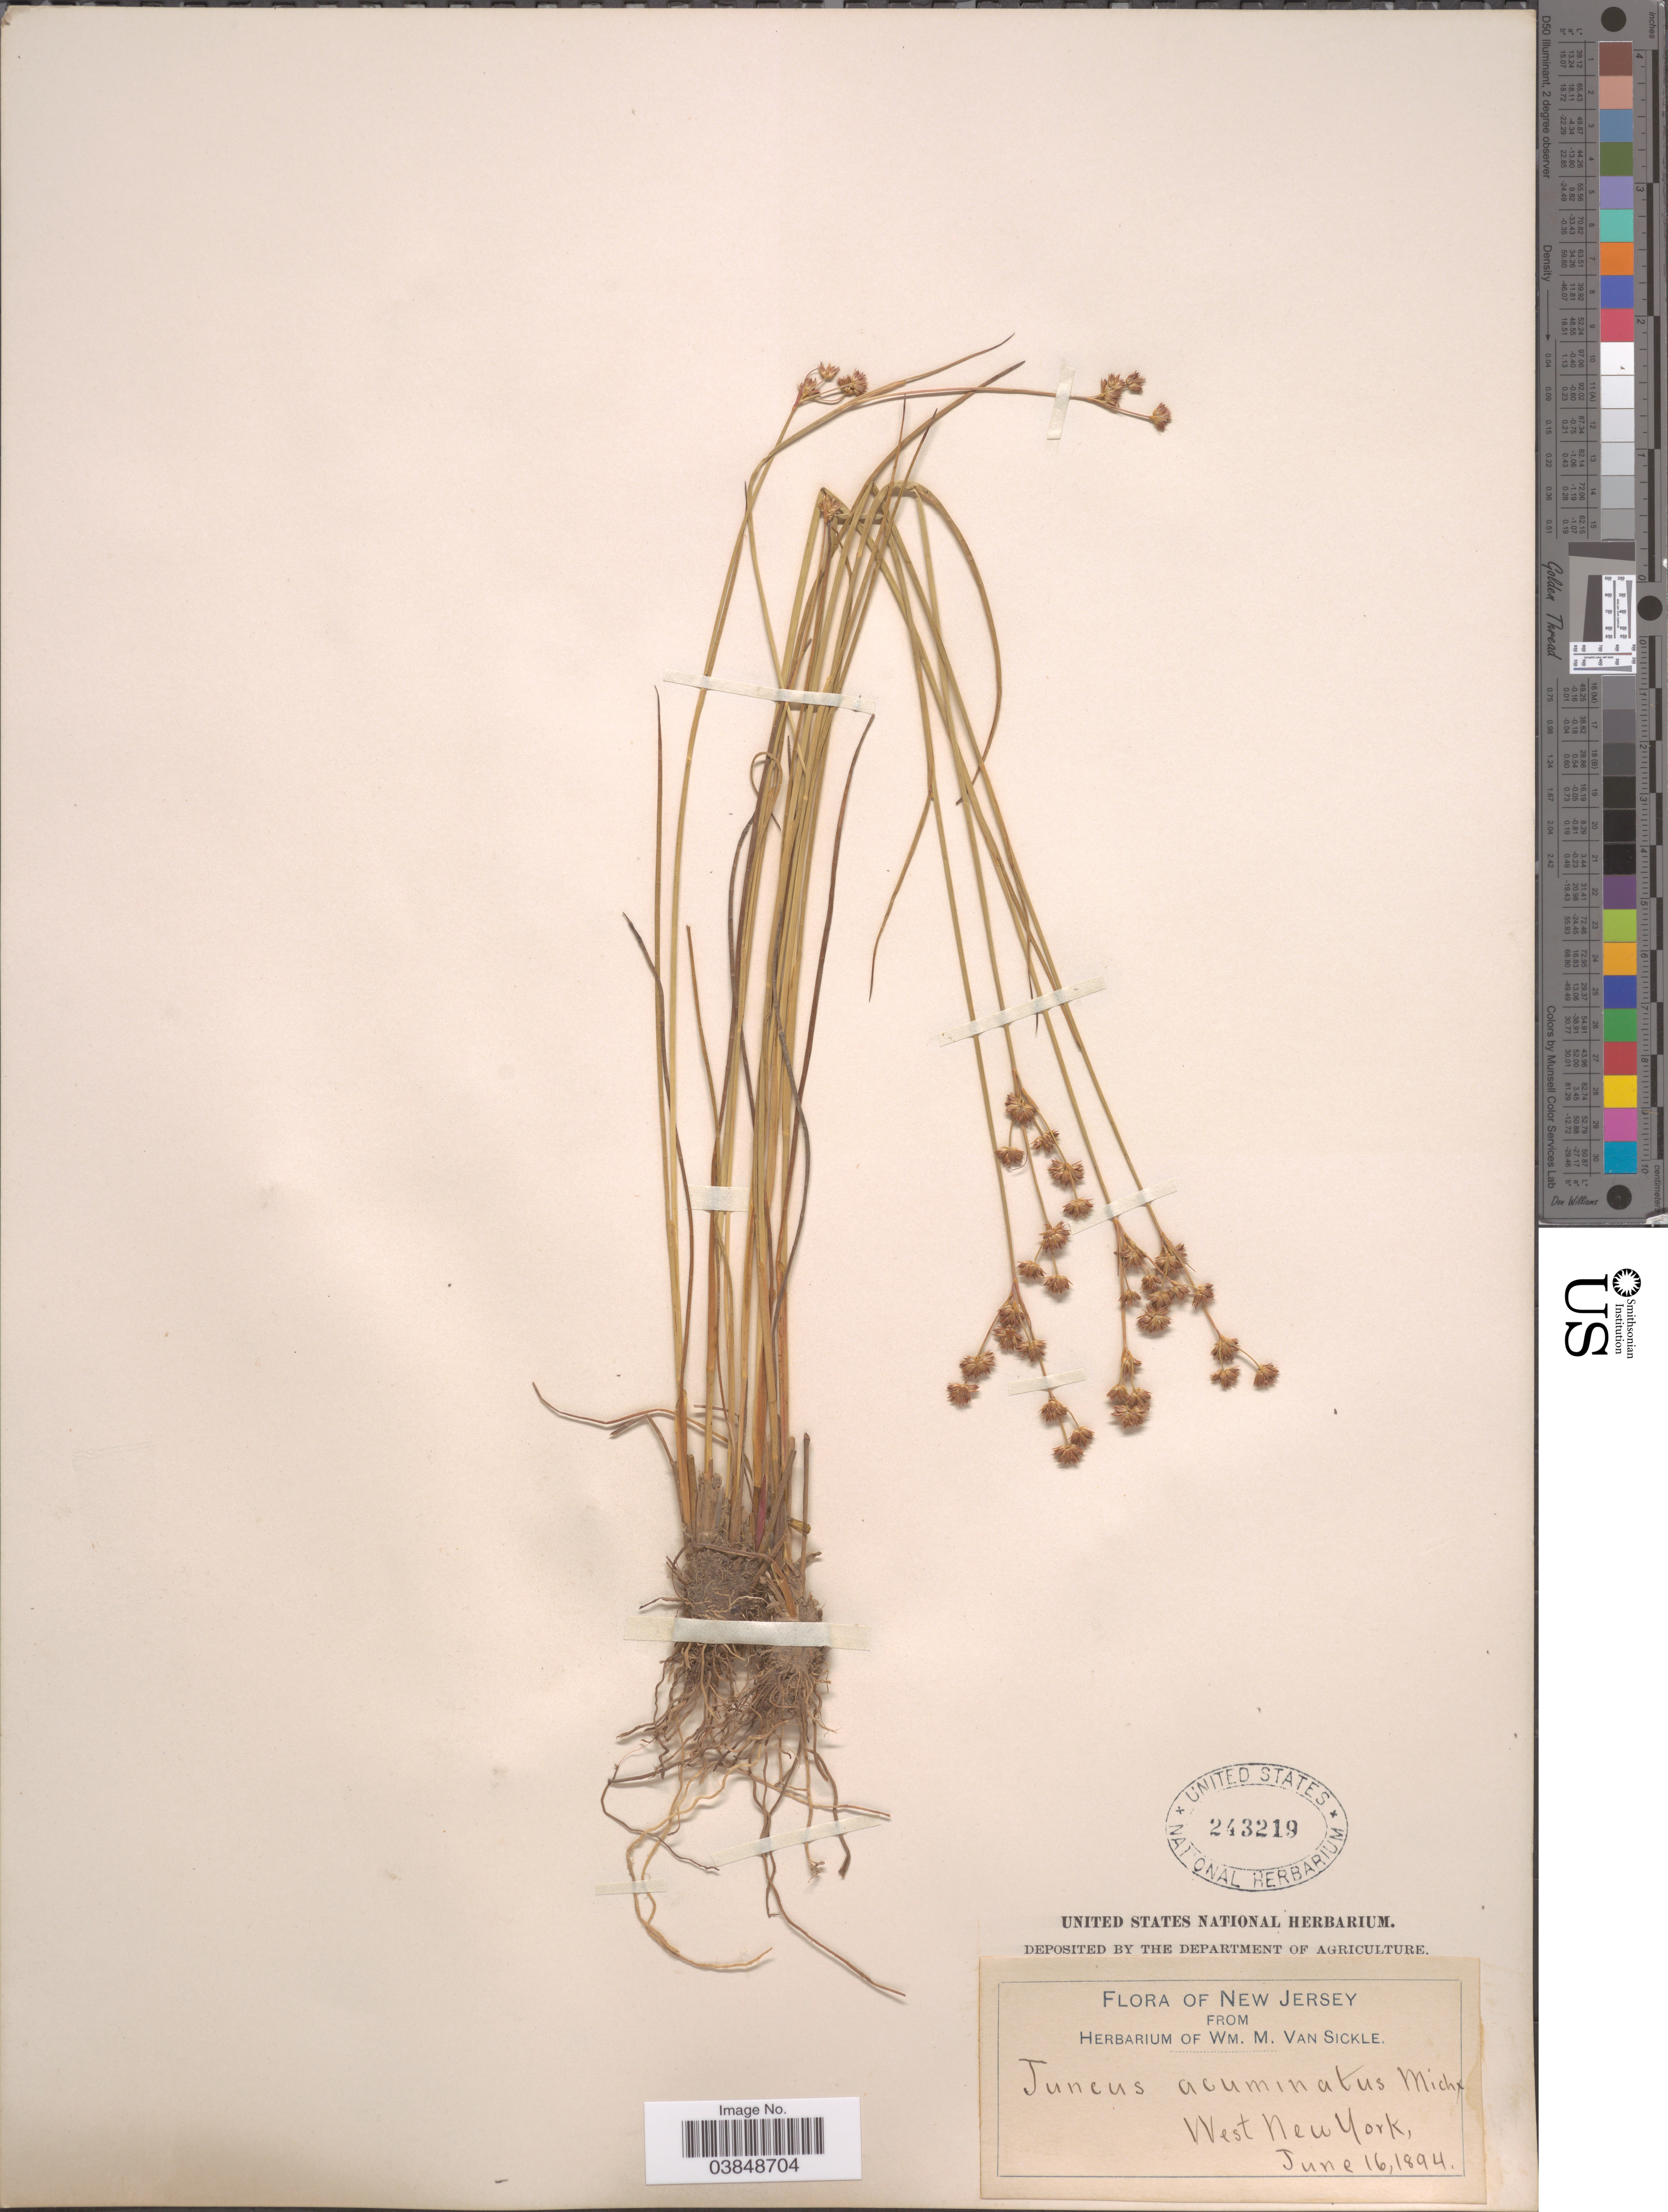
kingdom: Plantae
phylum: Tracheophyta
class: Liliopsida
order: Poales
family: Juncaceae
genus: Juncus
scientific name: Juncus acuminatus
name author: Michx.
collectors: ex herb. Wm. M. Van Sickle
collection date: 1894-06-16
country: United States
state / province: New Jersey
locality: West New York.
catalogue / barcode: US 243219